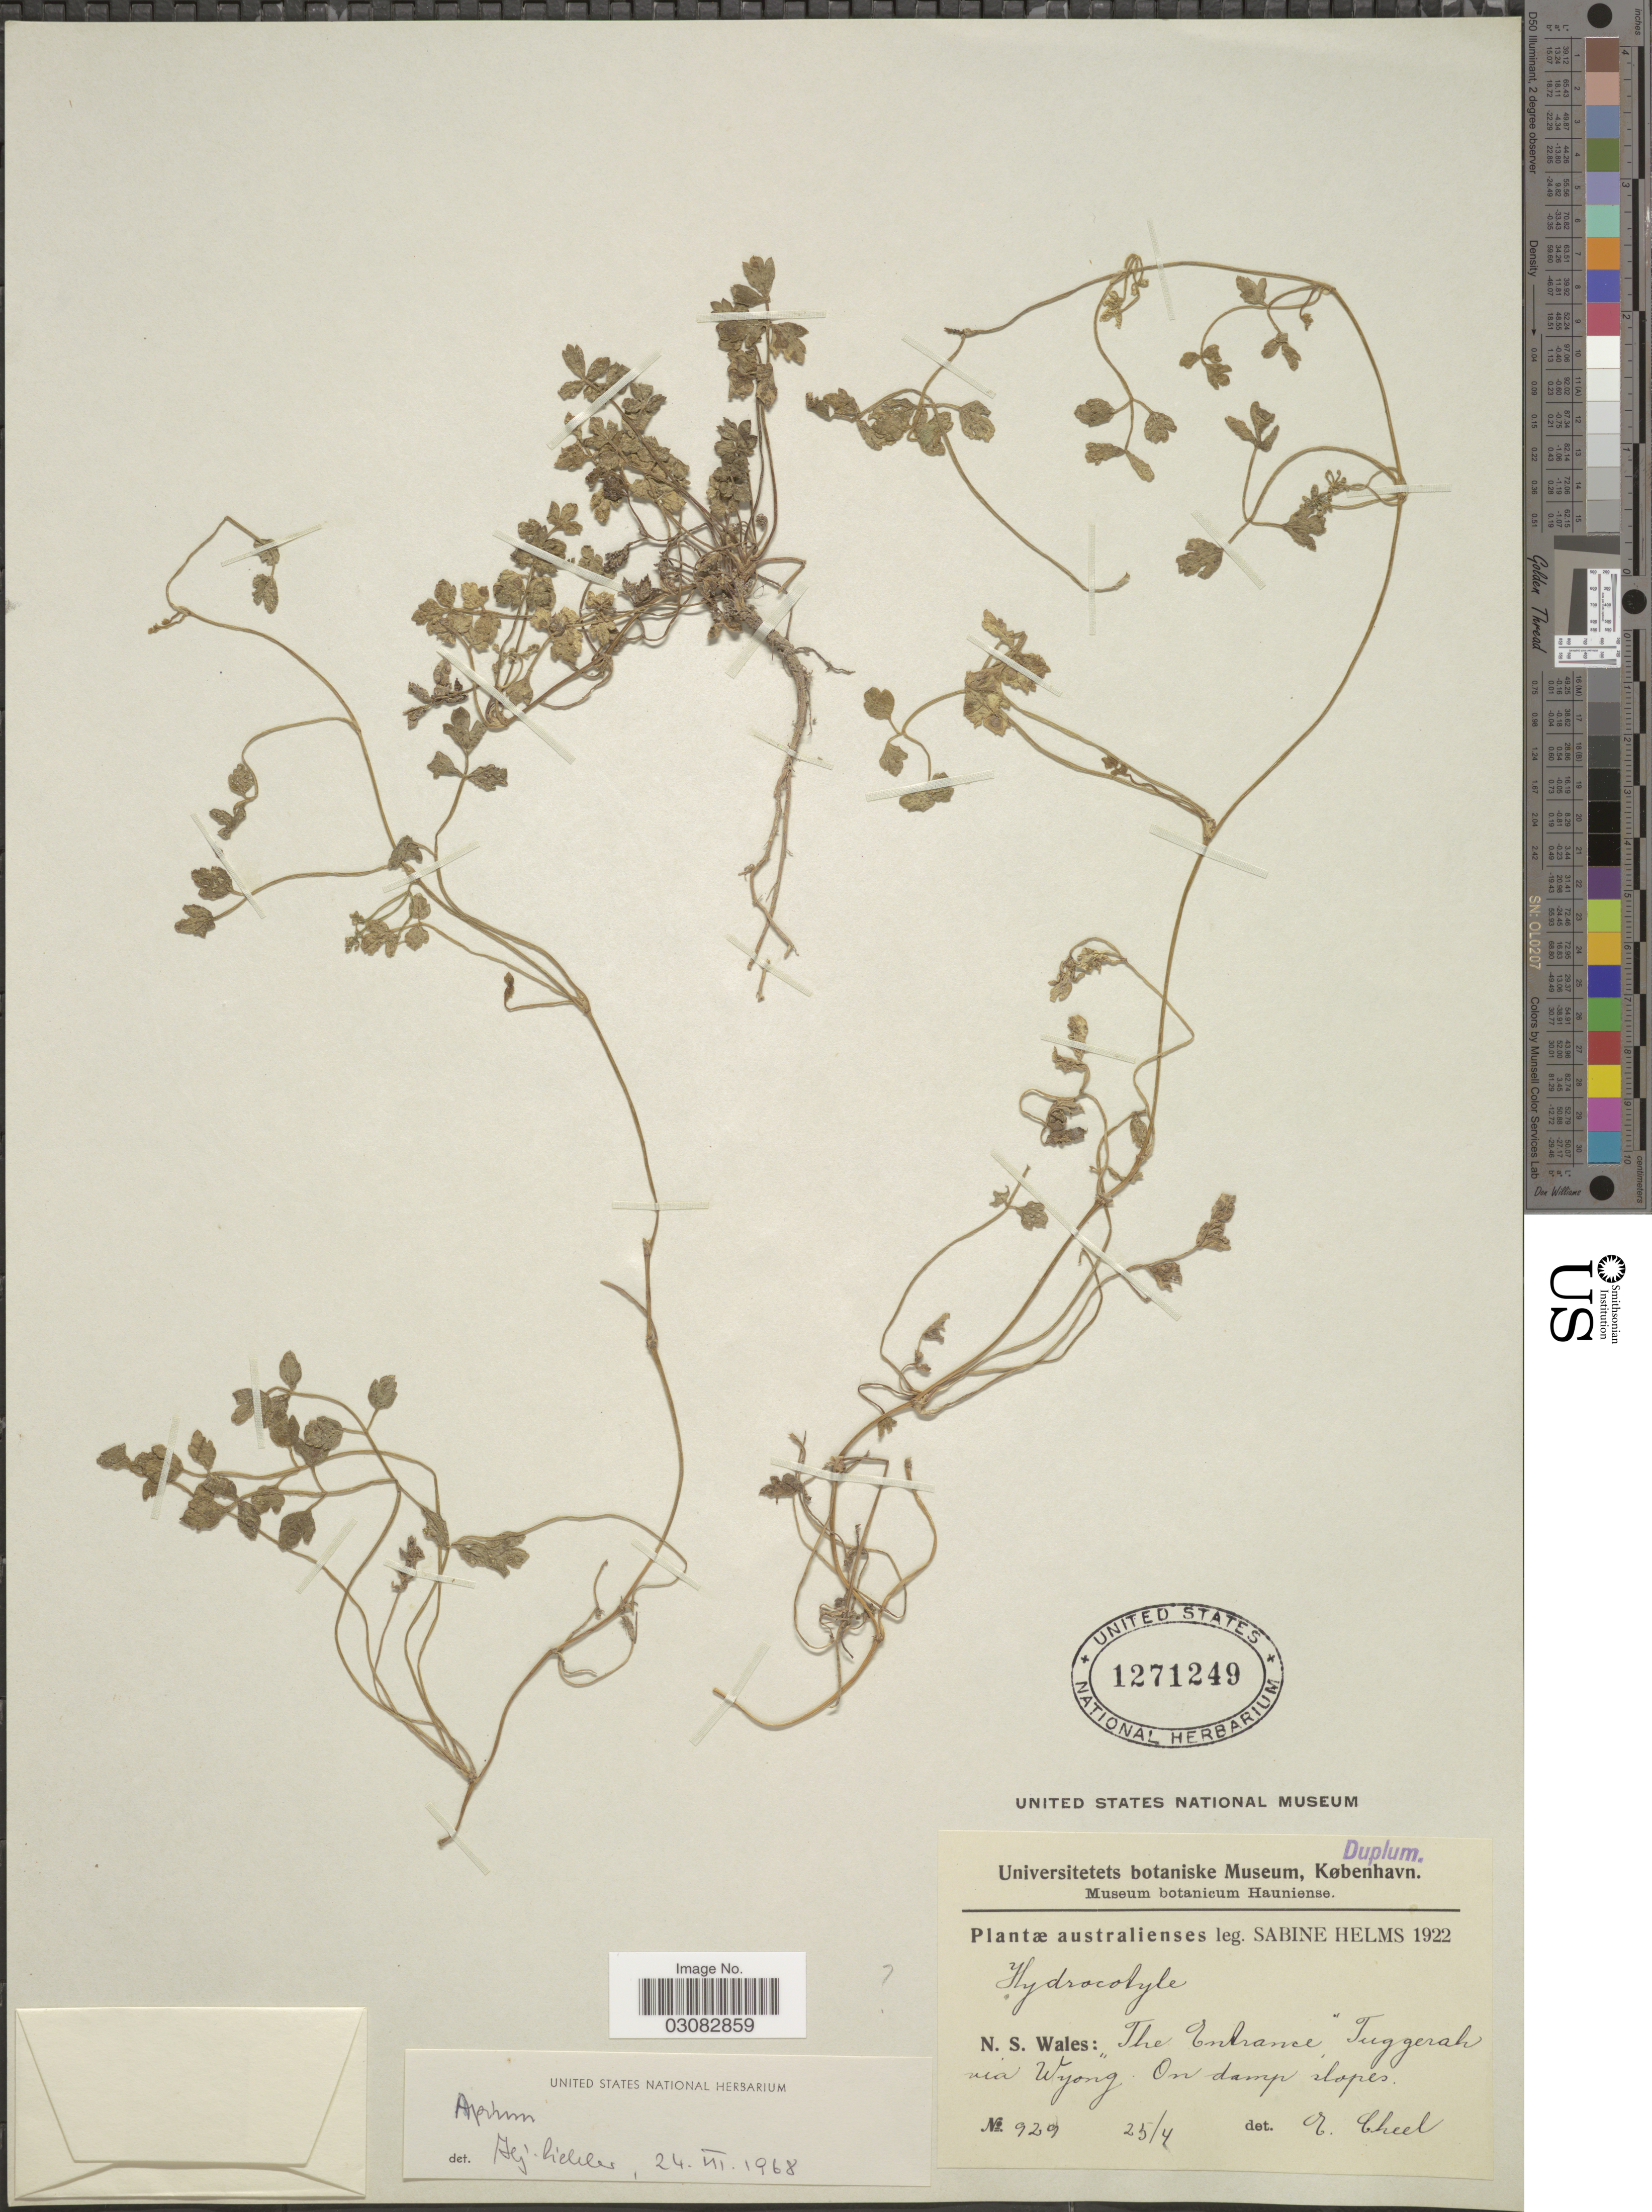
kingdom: Plantae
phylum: Tracheophyta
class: Magnoliopsida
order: Apiales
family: Apiaceae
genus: Apium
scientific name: Apium sp.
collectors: S. Helms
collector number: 929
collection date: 1922-04-25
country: Australia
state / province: New South Wales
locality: N. S. Wales: The Entrance Tuggerah via Wyong, On damp slopes.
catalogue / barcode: US 1271249